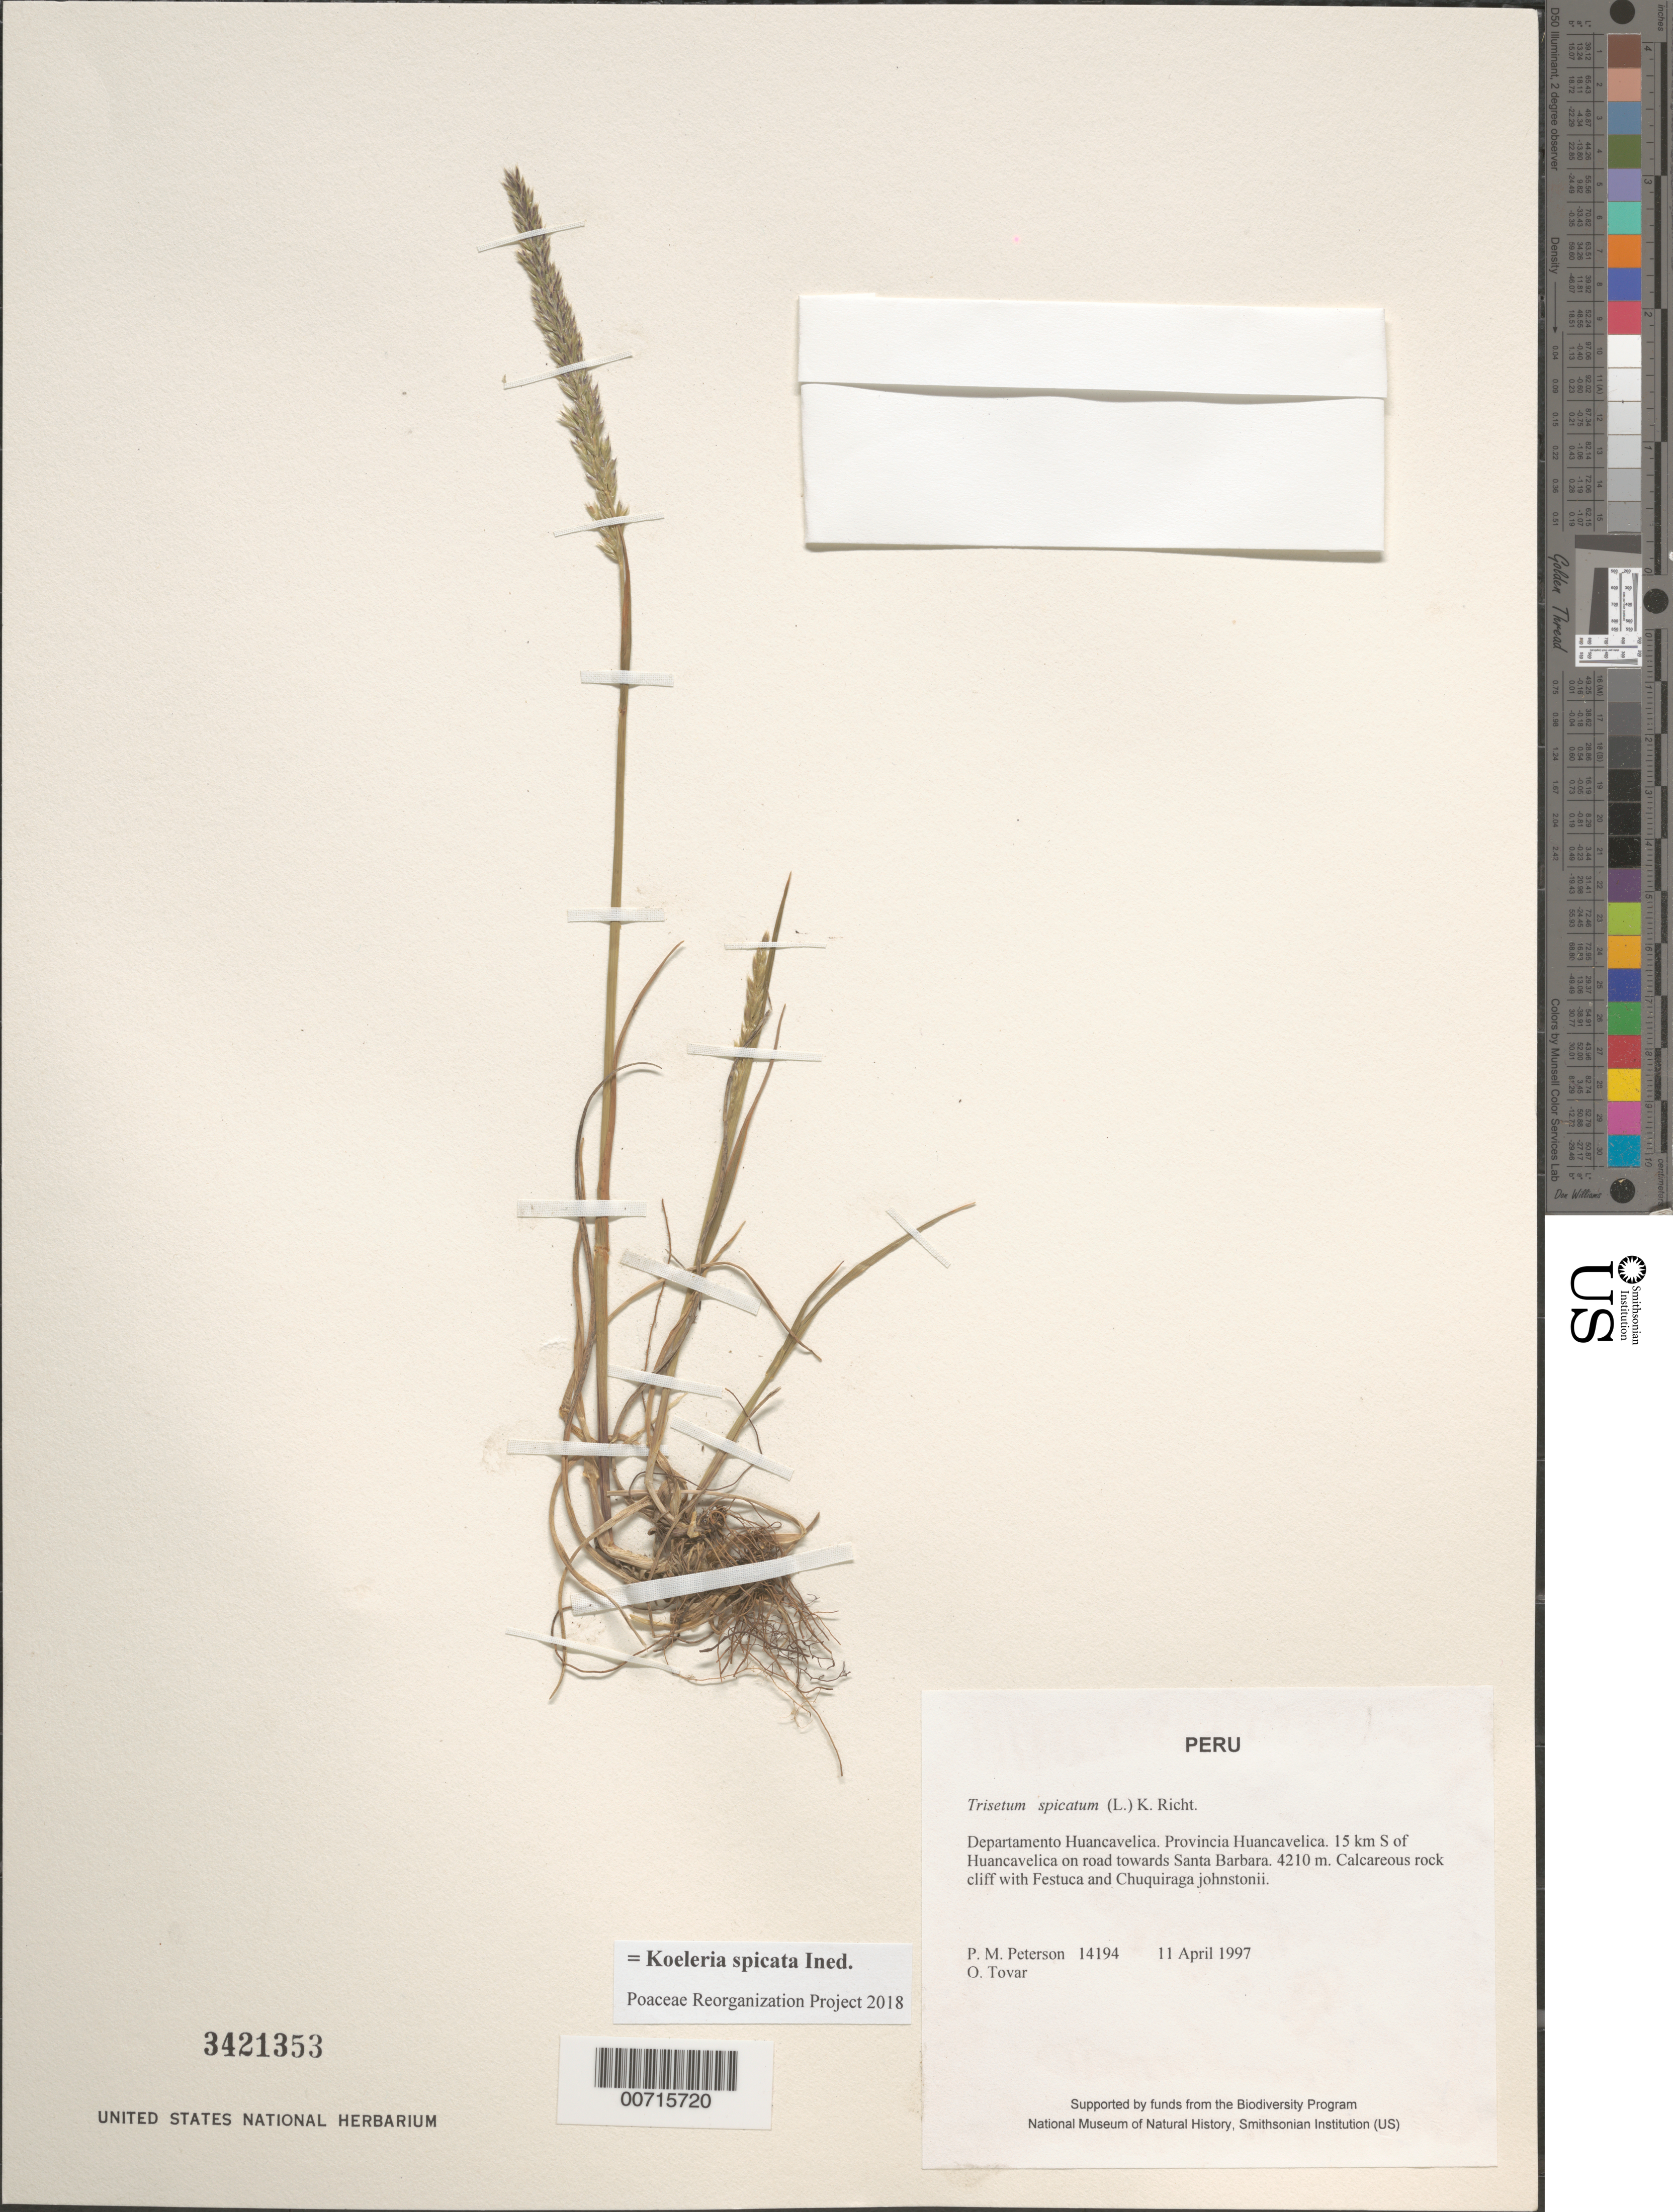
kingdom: Plantae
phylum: Tracheophyta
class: Liliopsida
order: Poales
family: Poaceae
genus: Koeleria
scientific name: Koeleria spicata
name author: (L.) Barberá et al.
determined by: Poaceae Reorganization Project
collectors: P. M. Peterson & Ó. Tovar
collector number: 14194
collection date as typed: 11 Apr 1997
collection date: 1997-04-11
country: Peru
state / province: Huancavelica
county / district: Huancavelica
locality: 15 km S of Huancavelica on road towards Santa Barbara.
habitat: Calcareous rock cliff with Festuca and Chuquiraga johnstonii.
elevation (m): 4210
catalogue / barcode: US 3421353